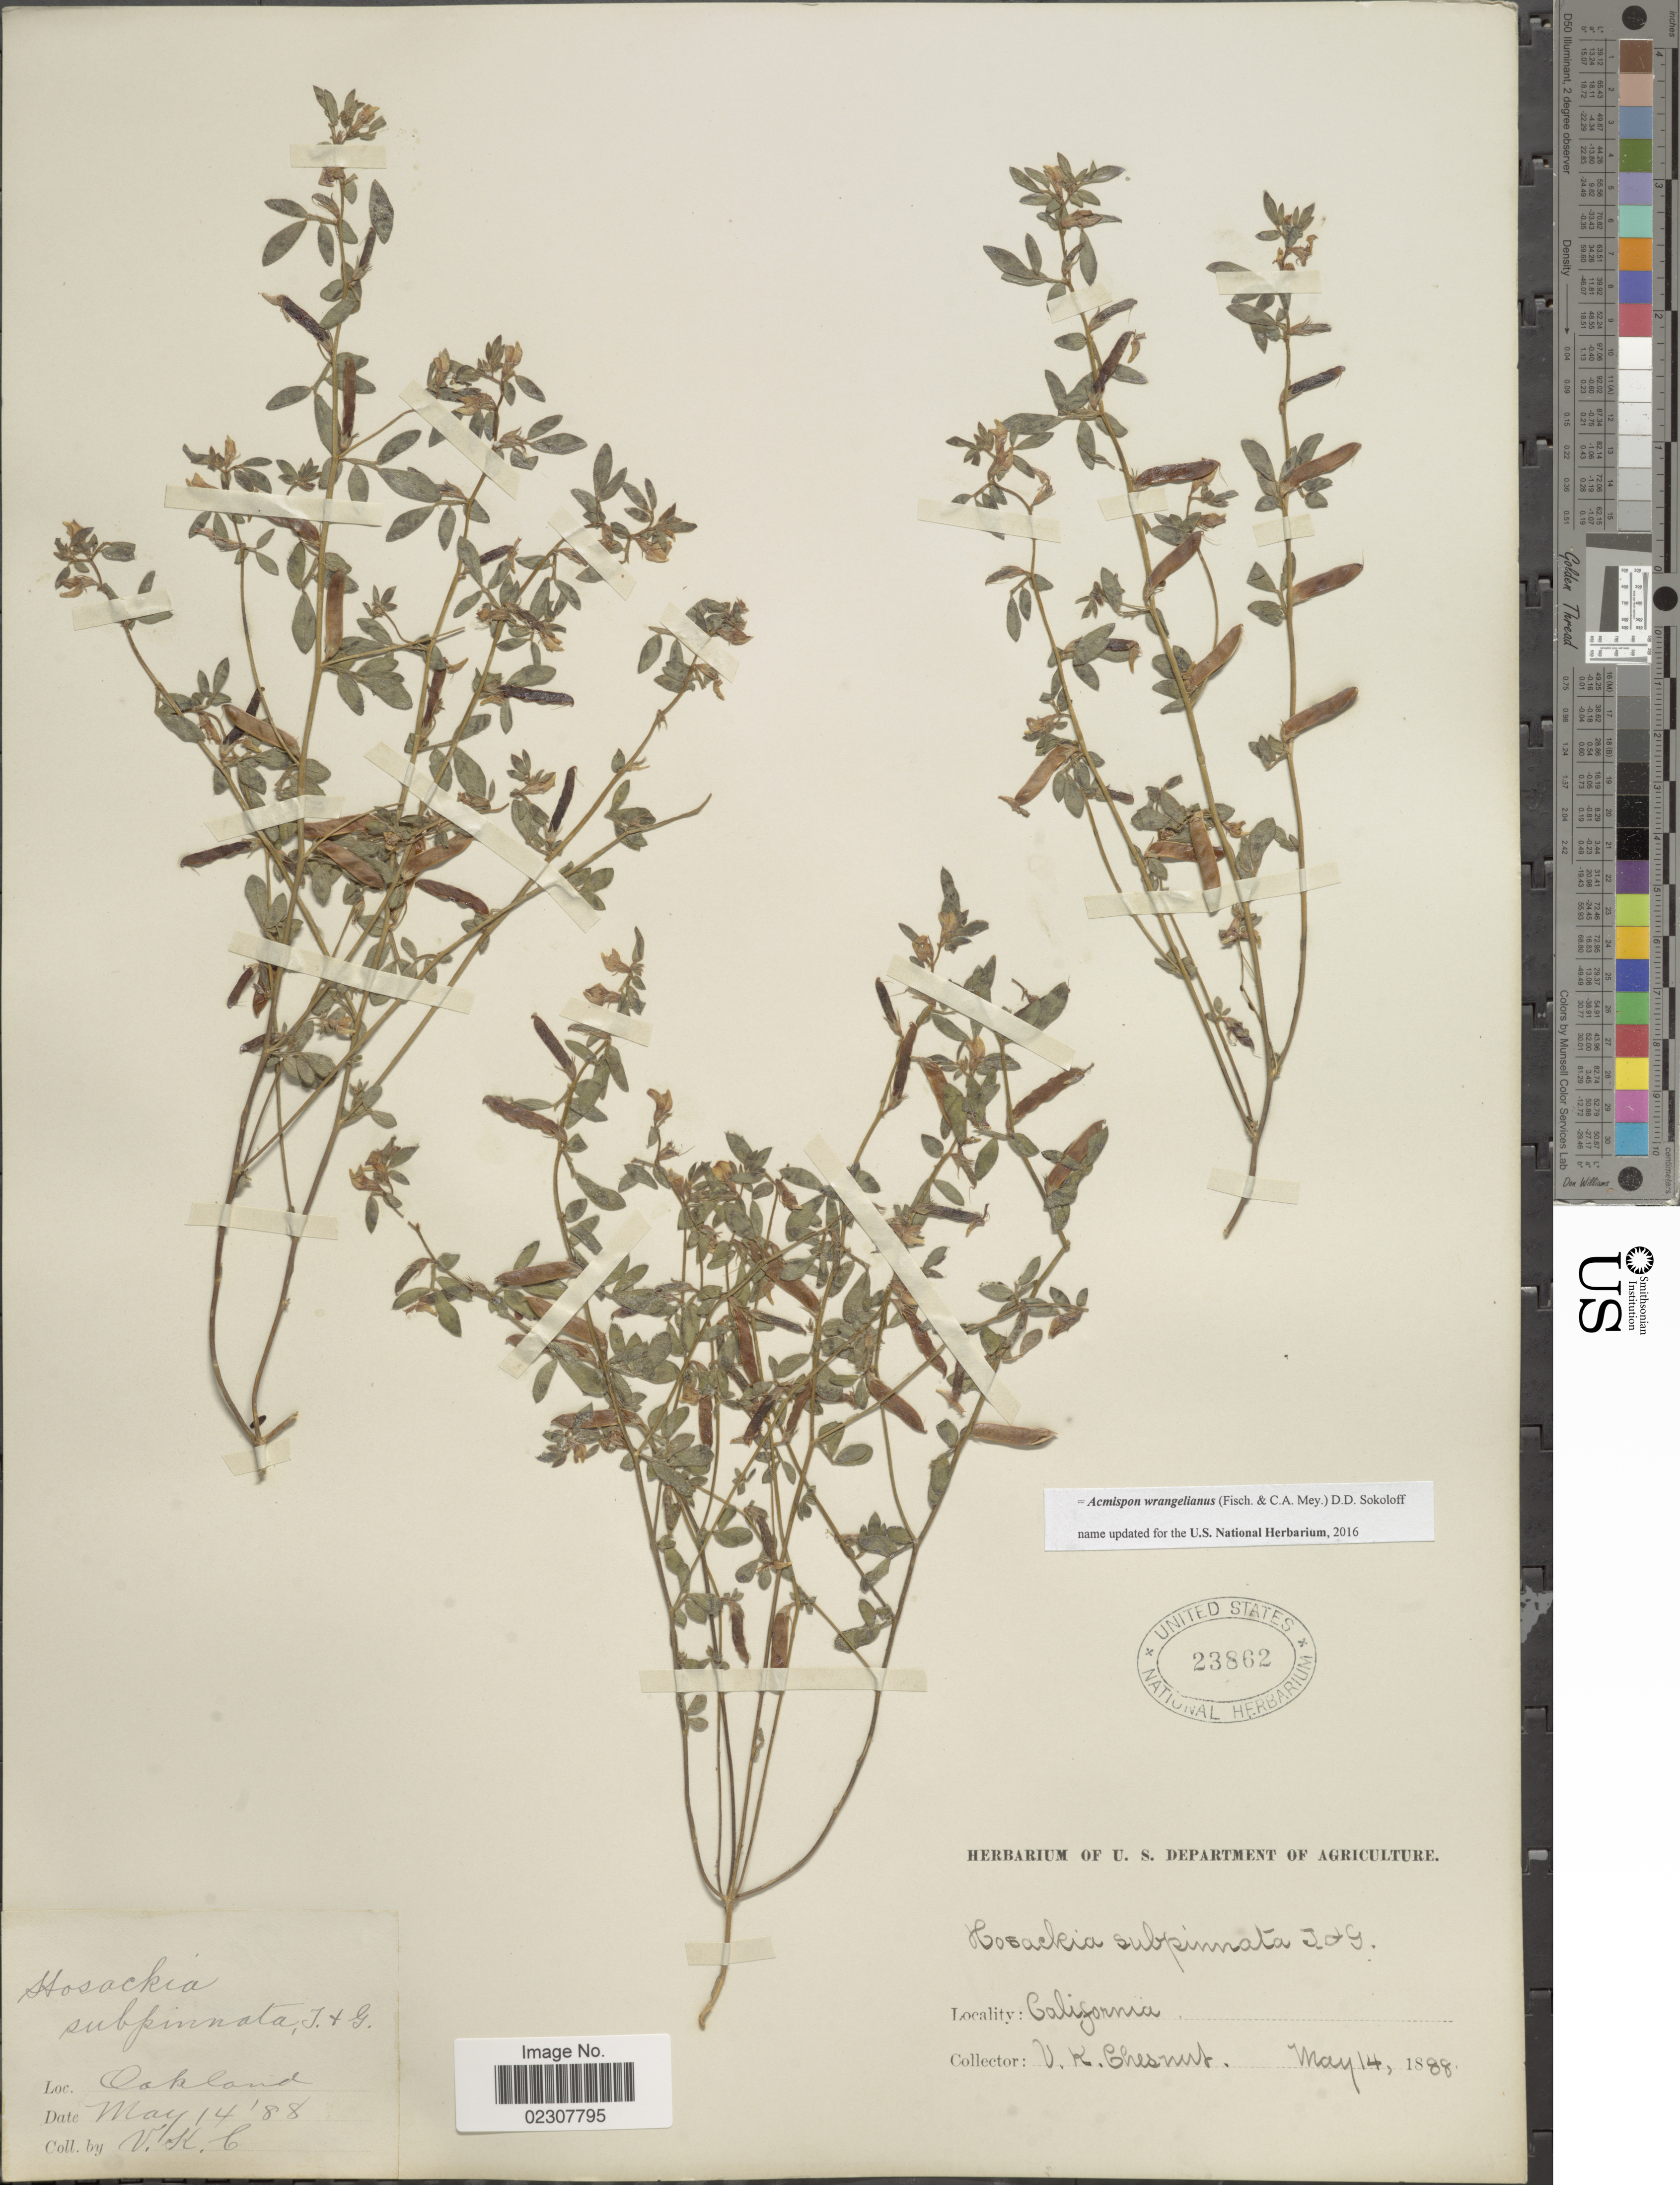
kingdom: Plantae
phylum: Tracheophyta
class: Magnoliopsida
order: Fabales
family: Fabaceae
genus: Acmispon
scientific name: Acmispon wrangelianus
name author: (Fisch. & C.A. Mey.) D.D. Sokoloff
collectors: V. Chesnut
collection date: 1888-05-14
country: United States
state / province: California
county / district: Alameda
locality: Oakland.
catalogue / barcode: US 23862